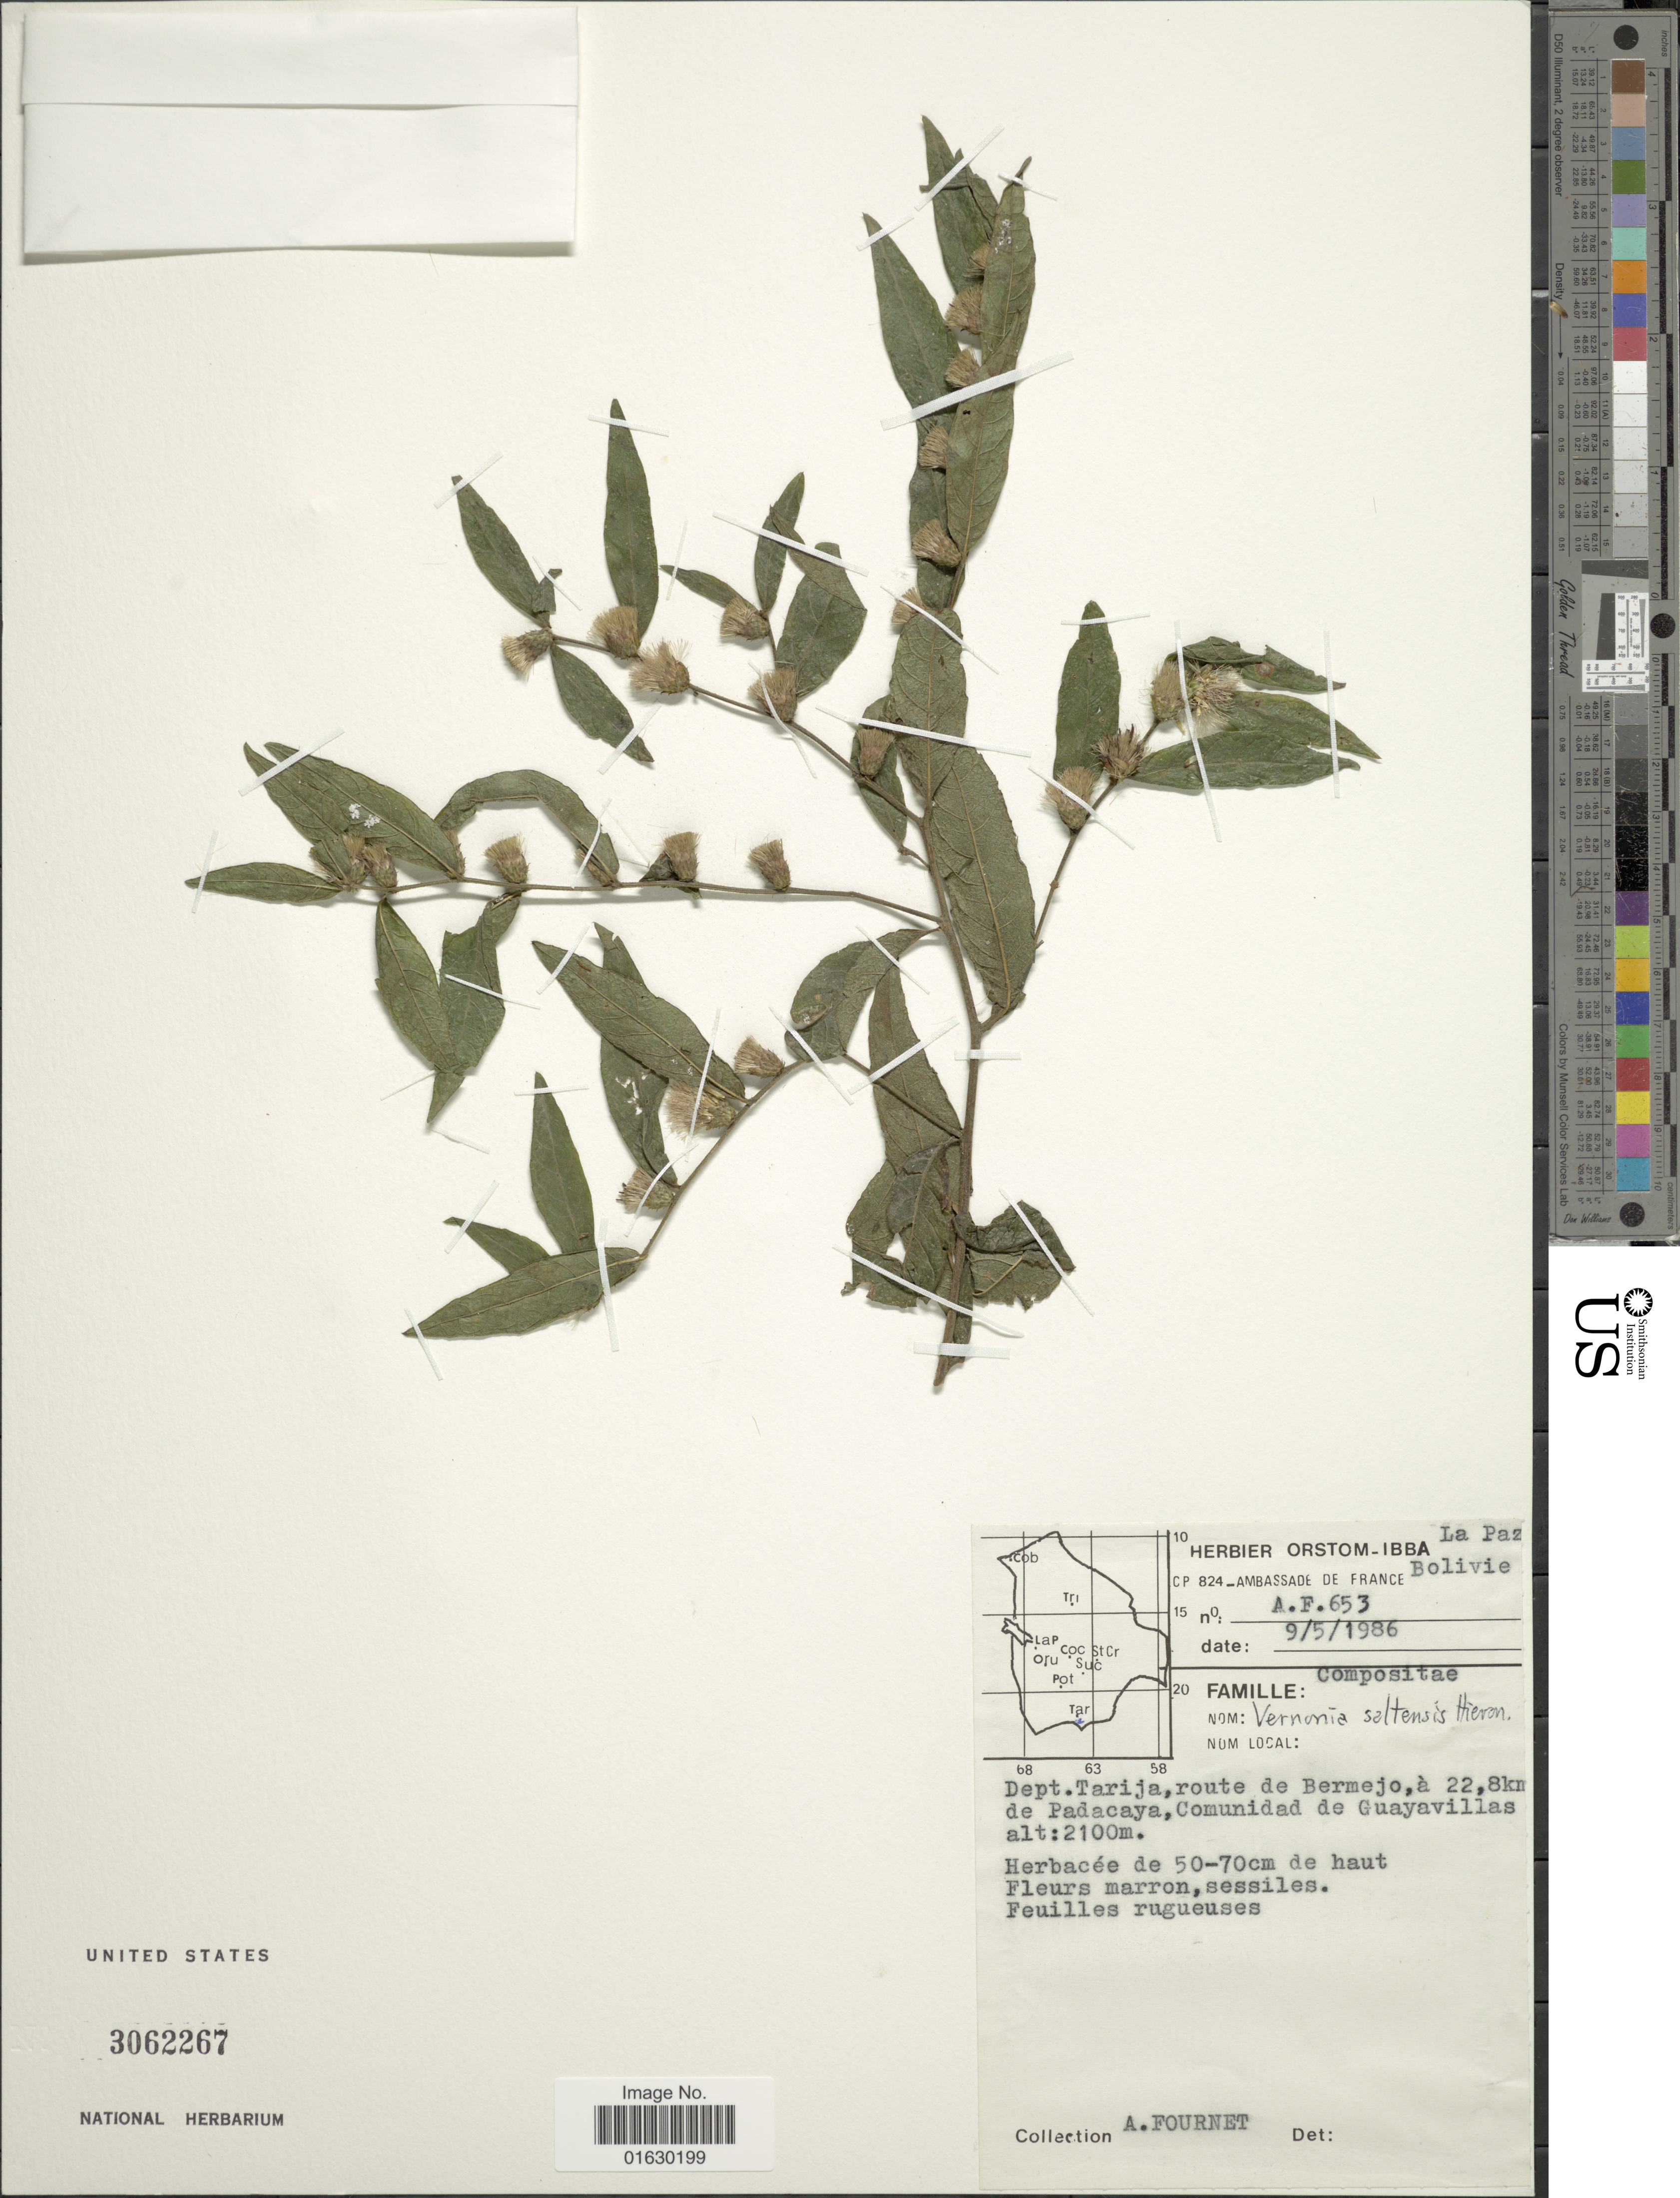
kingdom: Plantae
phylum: Tracheophyta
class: Magnoliopsida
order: Asterales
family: Asteraceae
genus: Lessingianthus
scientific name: Lessingianthus saltensis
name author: (Hieron.) H. Rob.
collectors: A. Fournet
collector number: AF653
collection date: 1986-05-09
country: Bolivia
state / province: Tarija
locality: Dept.Tarija, route de Bermejo, a 22.8 km de Padacaya, comunidad de Guayavillas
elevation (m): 2100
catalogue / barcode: US 3062267